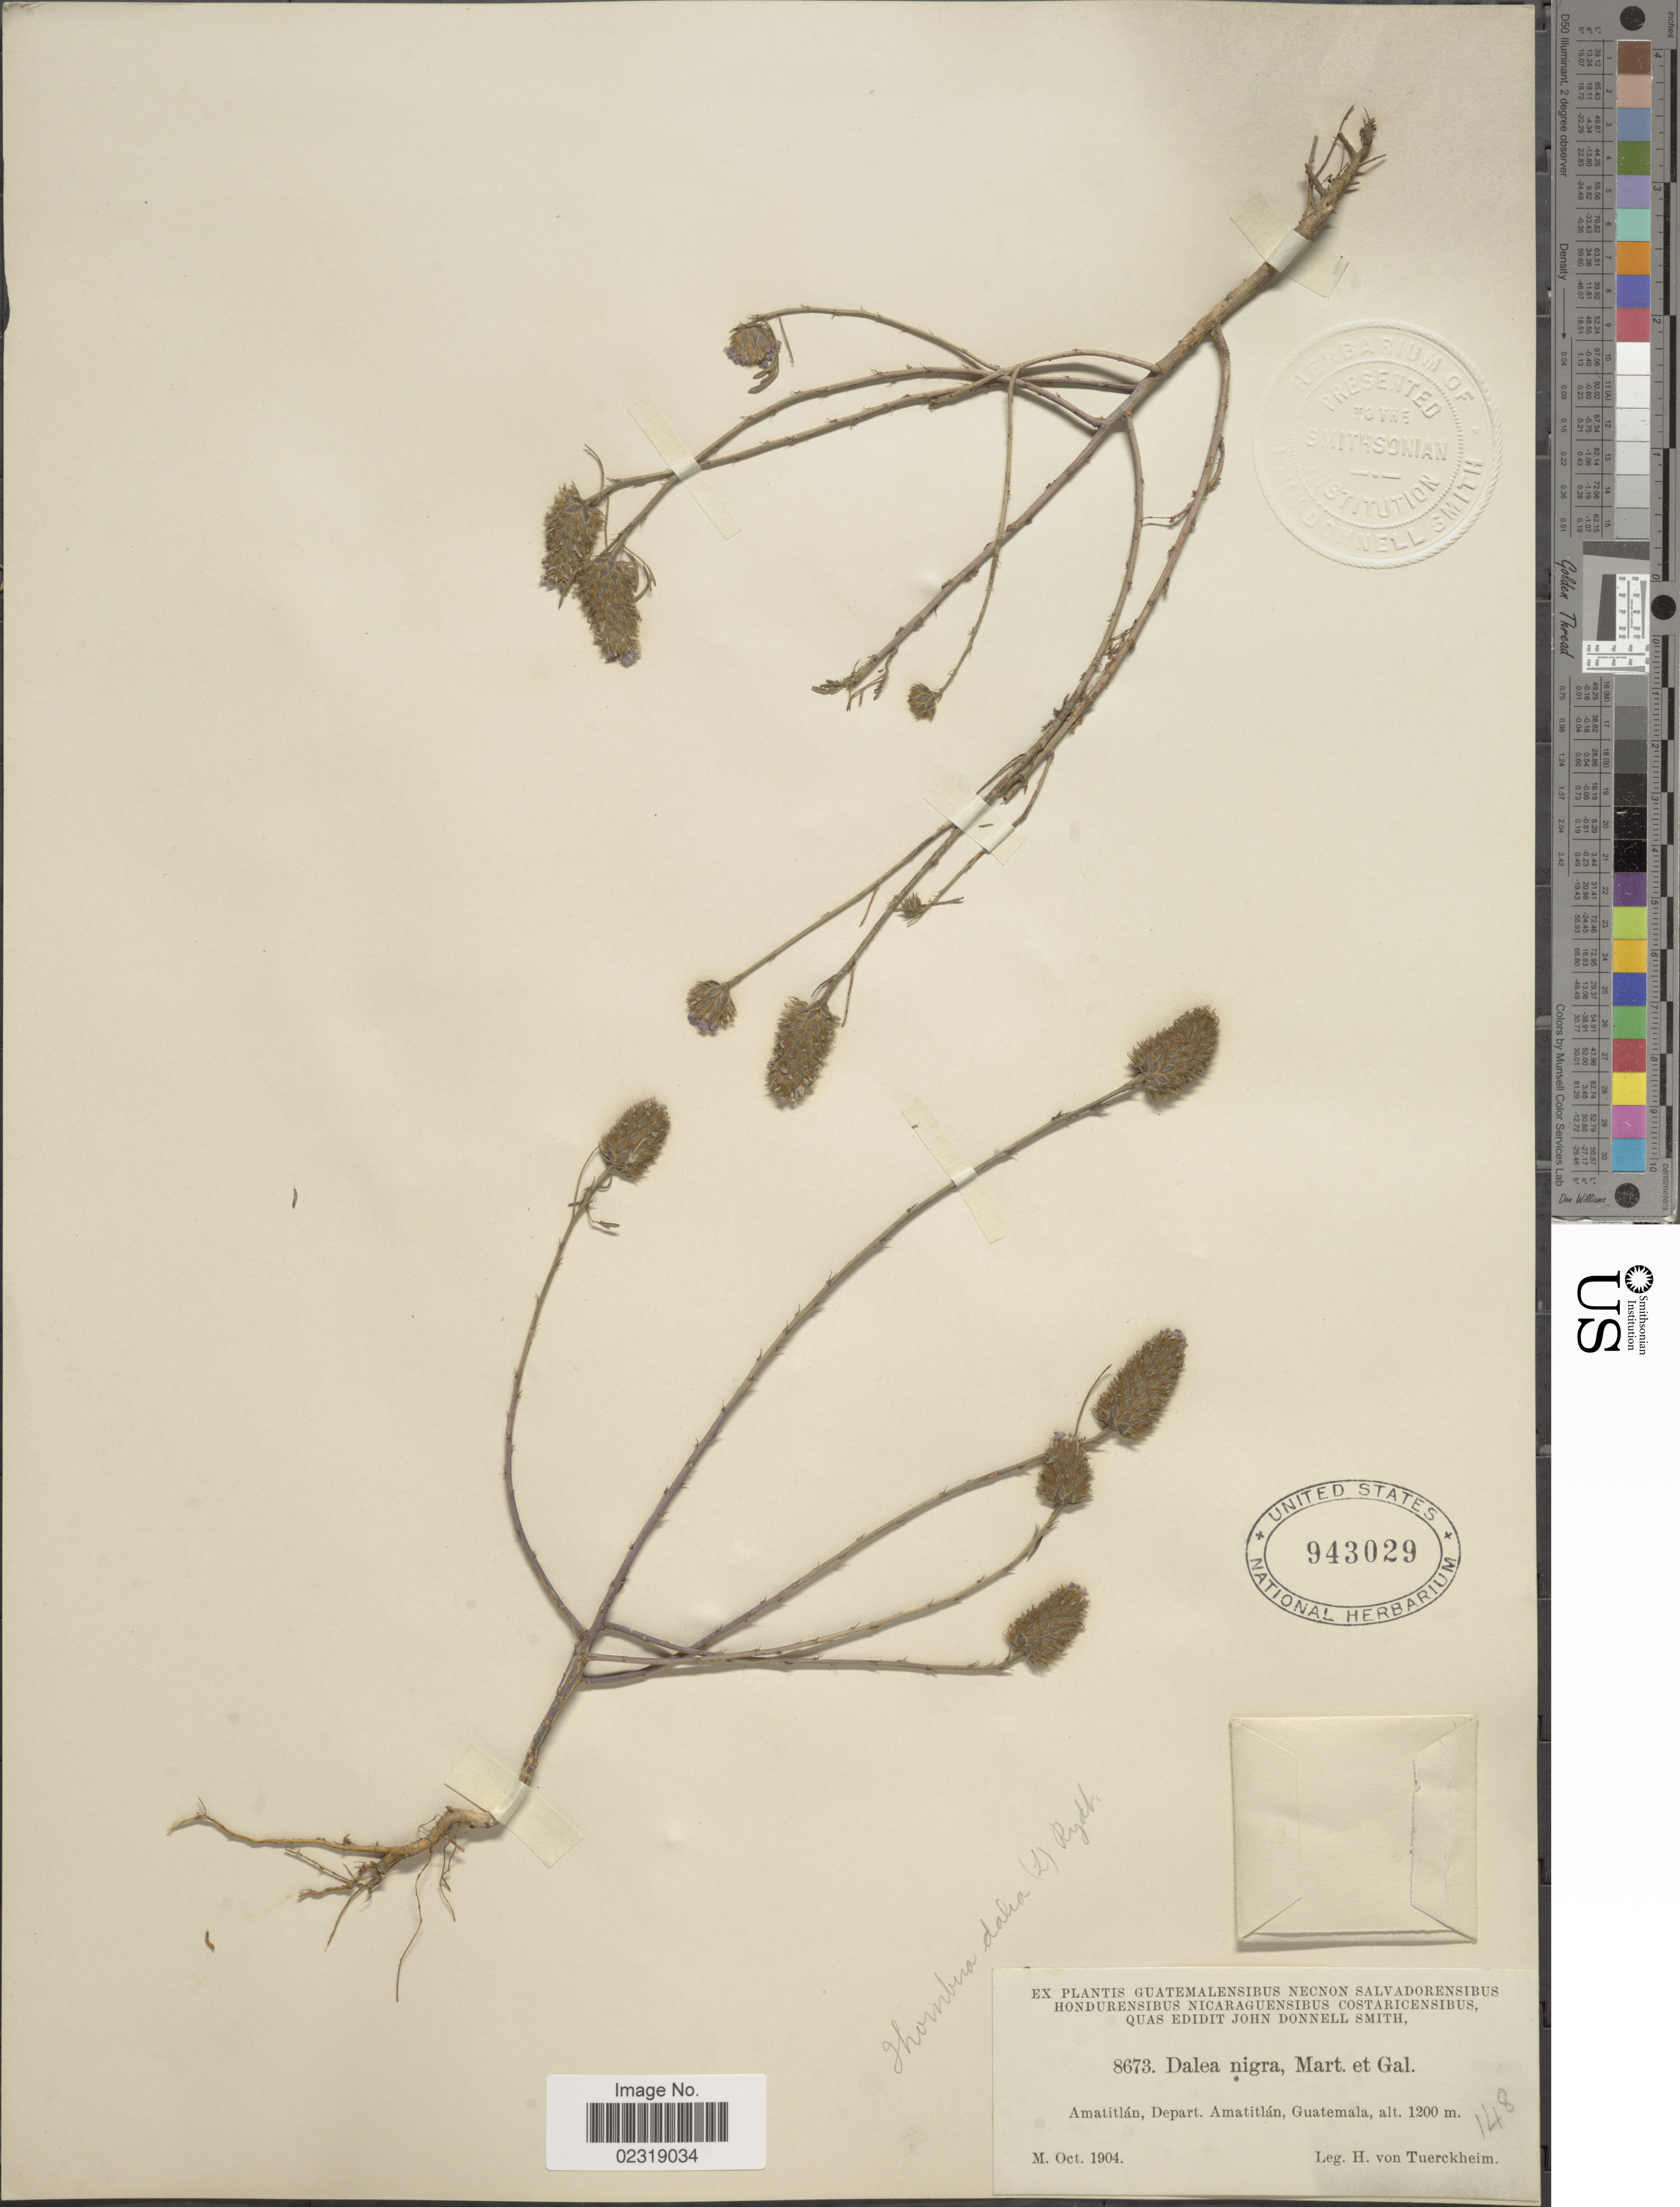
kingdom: Plantae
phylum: Tracheophyta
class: Magnoliopsida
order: Fabales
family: Fabaceae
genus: Dalea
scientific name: Dalea cliffortiana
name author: Willd.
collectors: H. von Türckheim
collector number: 8673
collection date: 1904-10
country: Guatemala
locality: Amatitlan, Depart. Amatitlan, Guatemala.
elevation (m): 1200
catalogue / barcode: US 943029